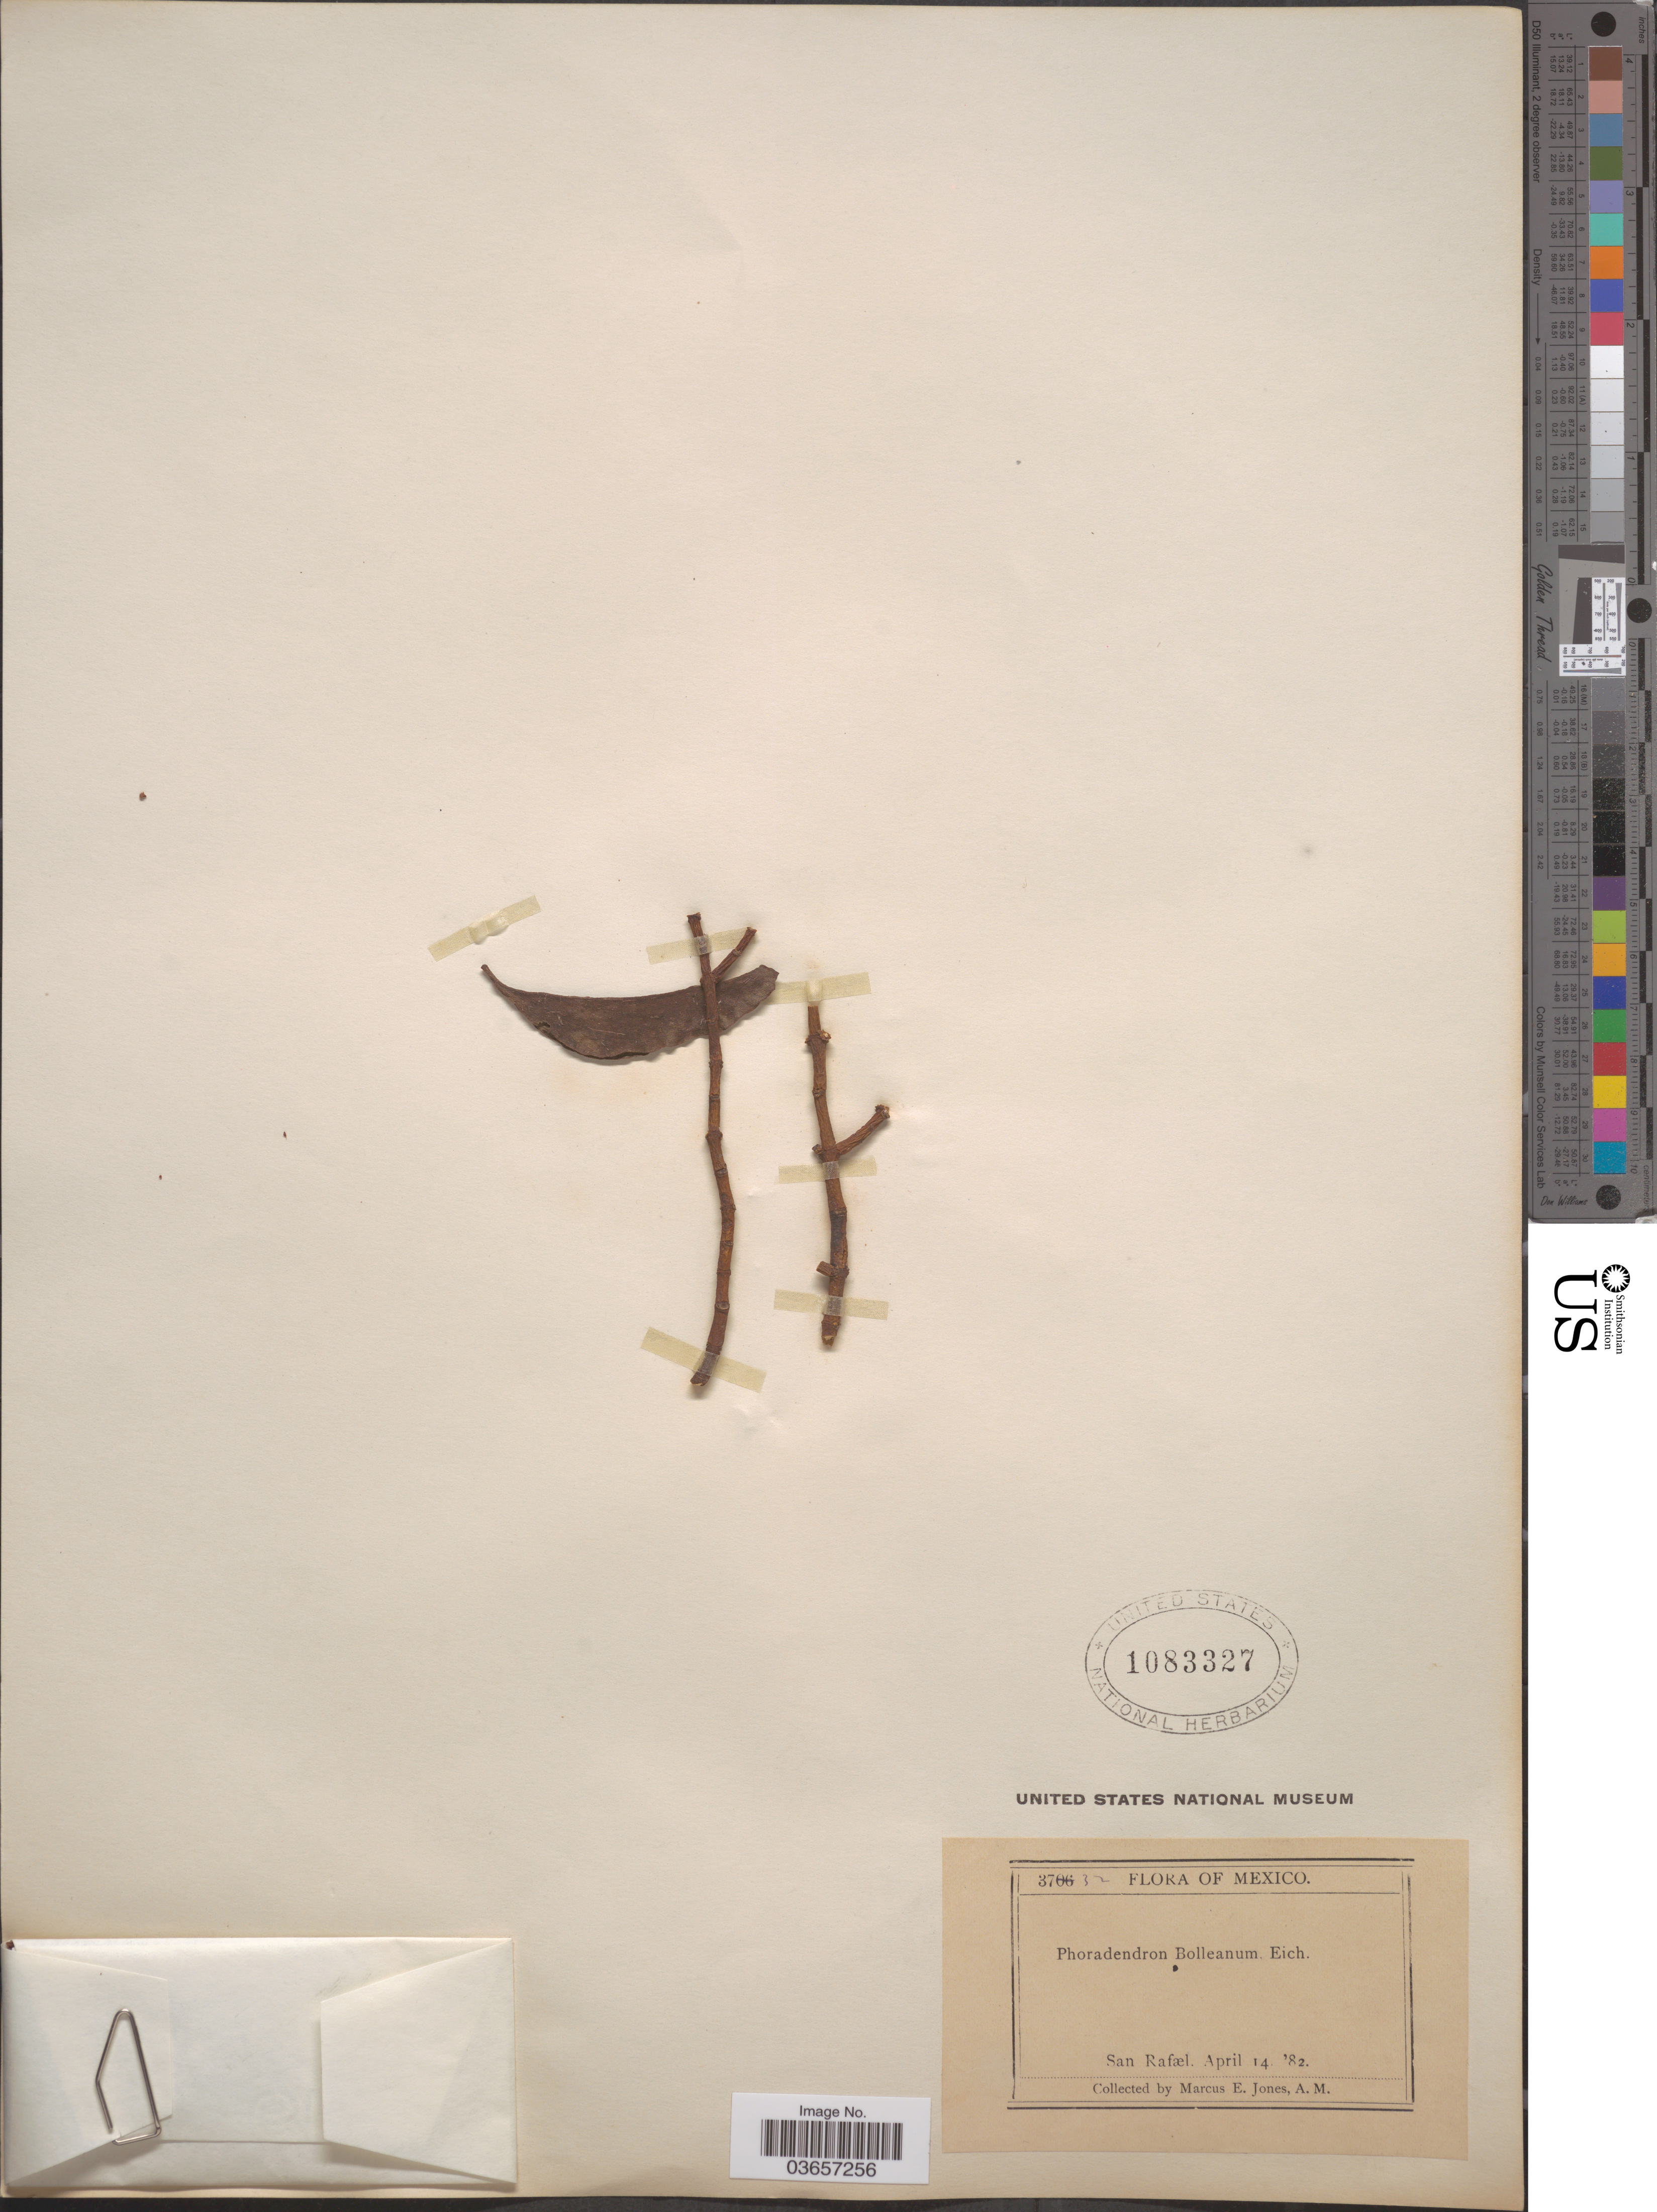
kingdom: Plantae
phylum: Tracheophyta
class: Magnoliopsida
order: Santalales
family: Viscaceae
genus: Phoradendron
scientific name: Phoradendron bolleanum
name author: (Seem.) Eichler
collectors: M. E. Jones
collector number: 3732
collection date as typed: Transcribed d/m/y: 14/4/82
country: Mexico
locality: San Rafael.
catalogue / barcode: US 1083327